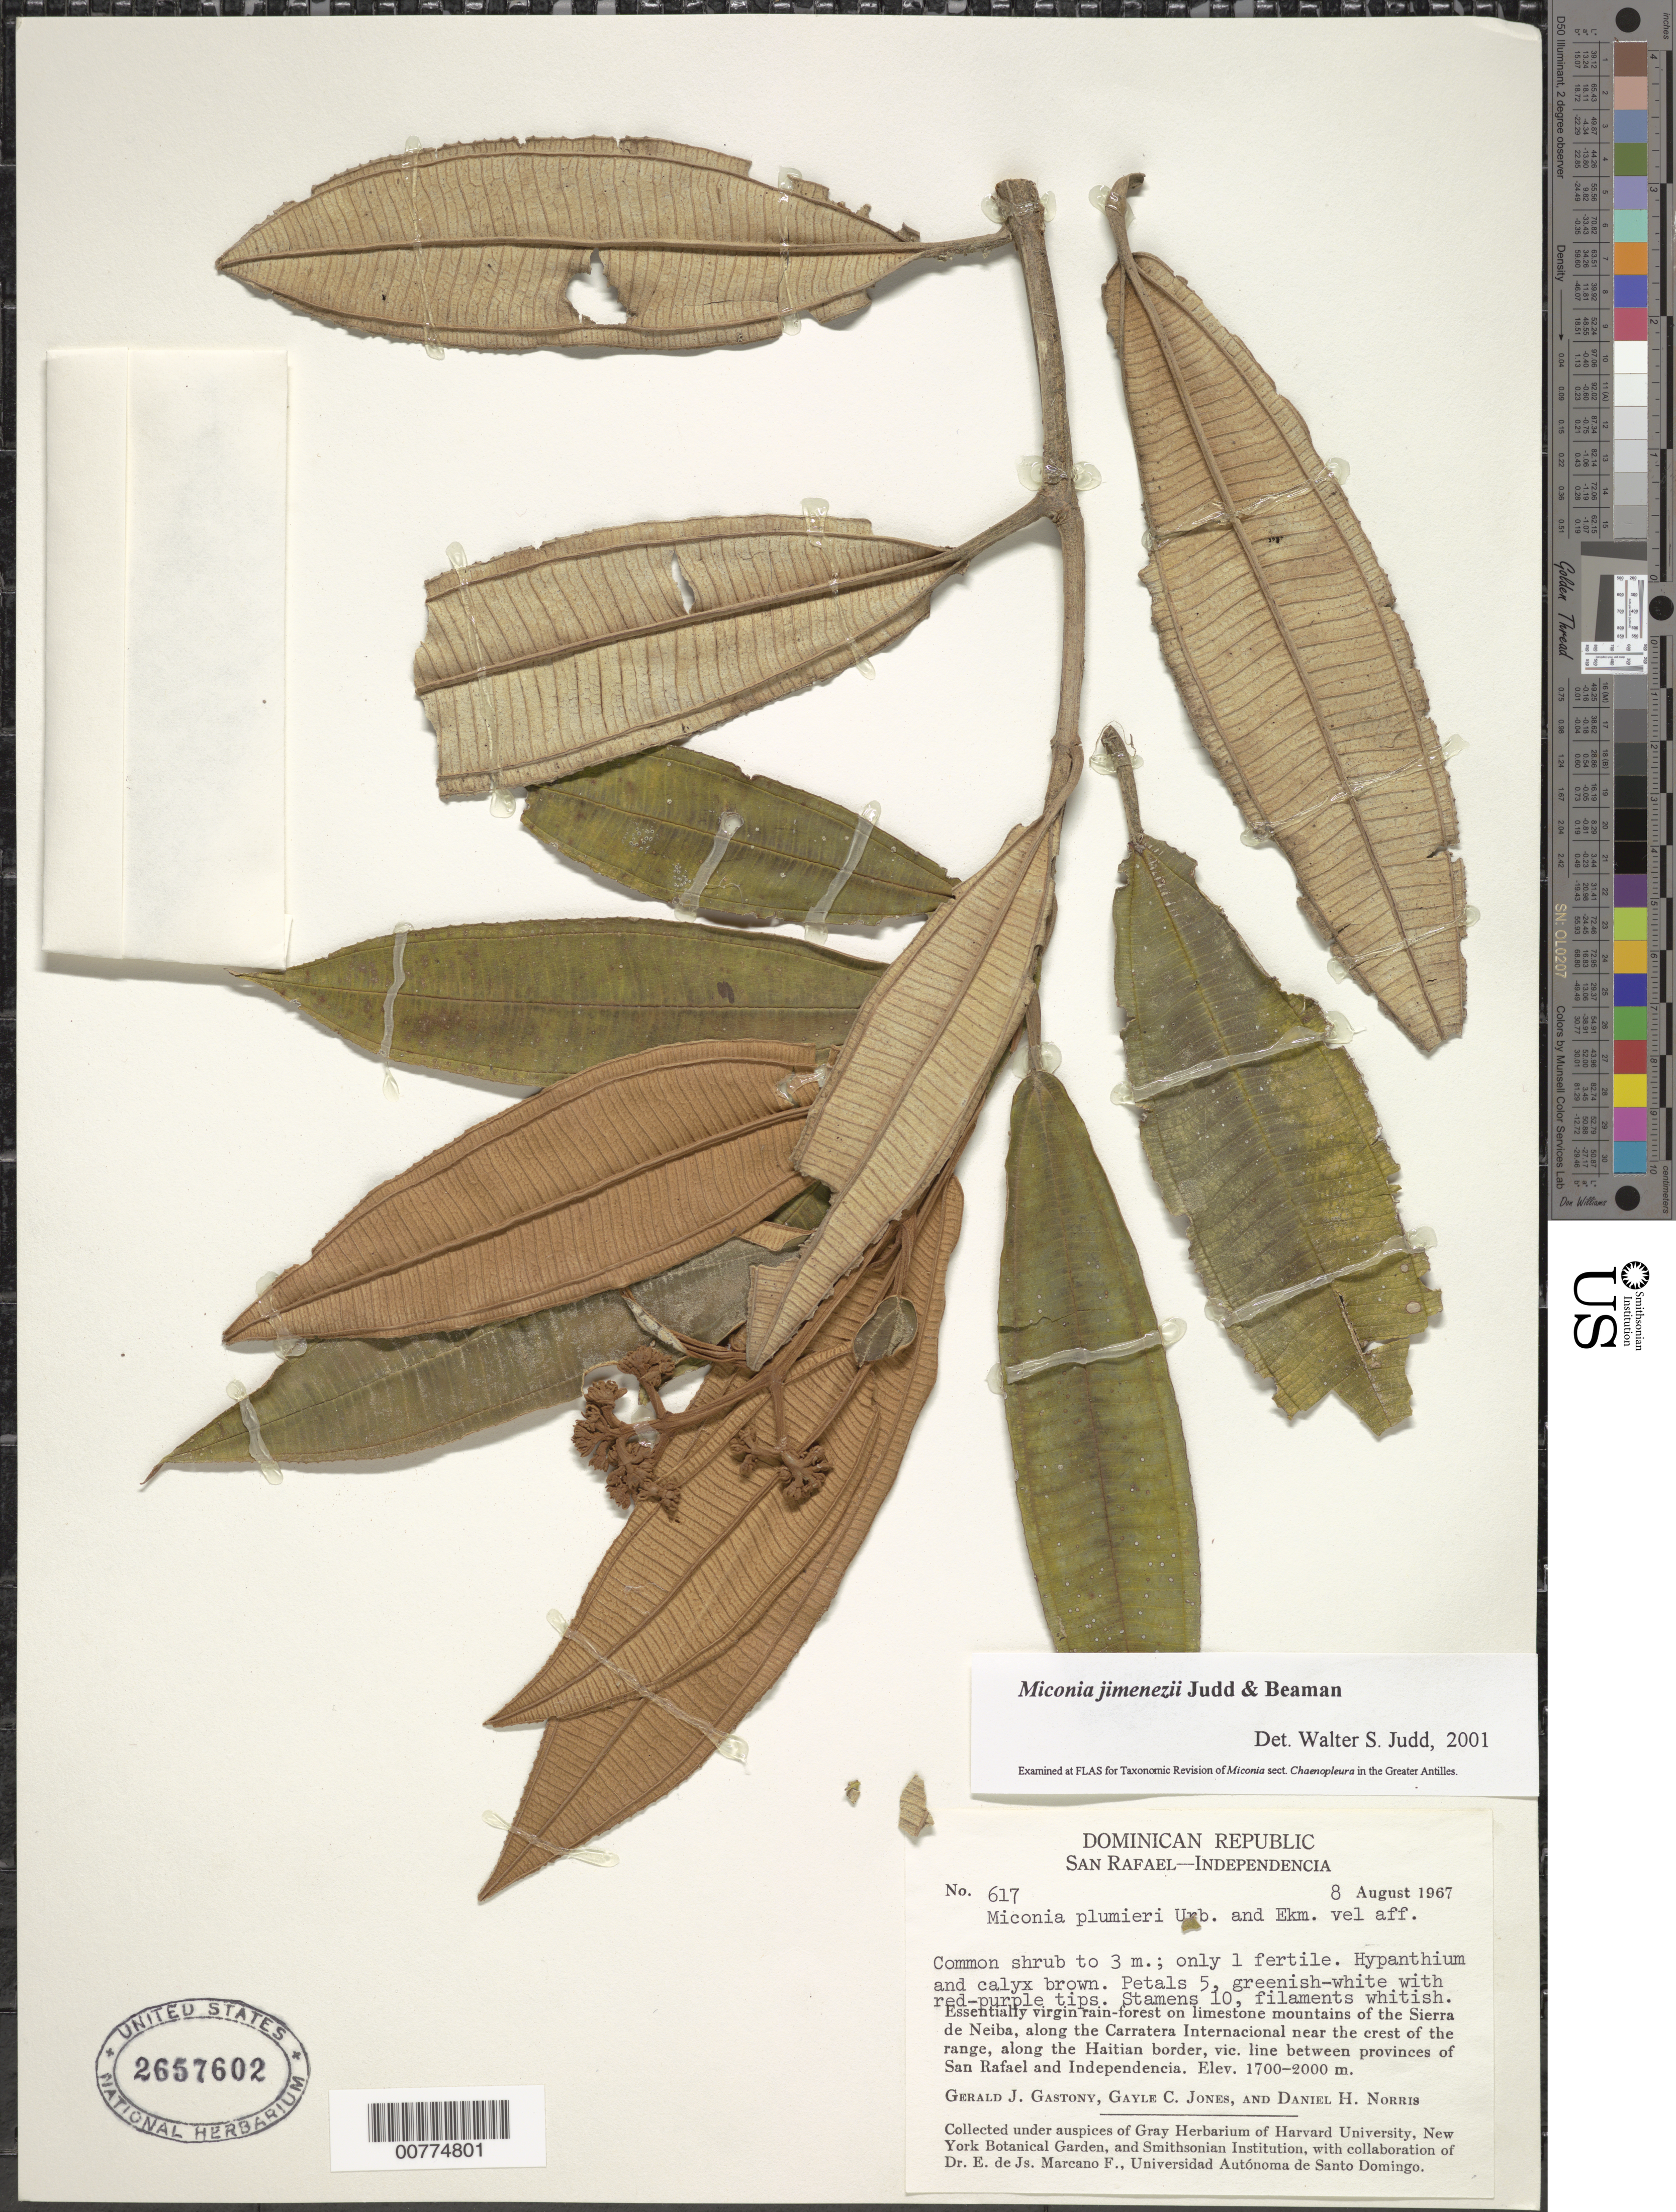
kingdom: Plantae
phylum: Tracheophyta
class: Magnoliopsida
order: Myrtales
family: Melastomataceae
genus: Miconia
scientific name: Miconia jimenezii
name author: Judd & R.S. Beaman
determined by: Judd, Walter S.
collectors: G. Gastony, G. C. Jones & D. H. Norris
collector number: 617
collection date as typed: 08 Aug 1967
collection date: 1967-08-08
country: Dominican Republic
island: Hispaniola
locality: Sierra de Neiba, along the Carretera Internacional near the crest of the range, along the Haitian border, vic. line between provinces of San Rafael and Independencia.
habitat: Essentially virgin rain-forest on limestone mountains.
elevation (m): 1700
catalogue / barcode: US 2657602